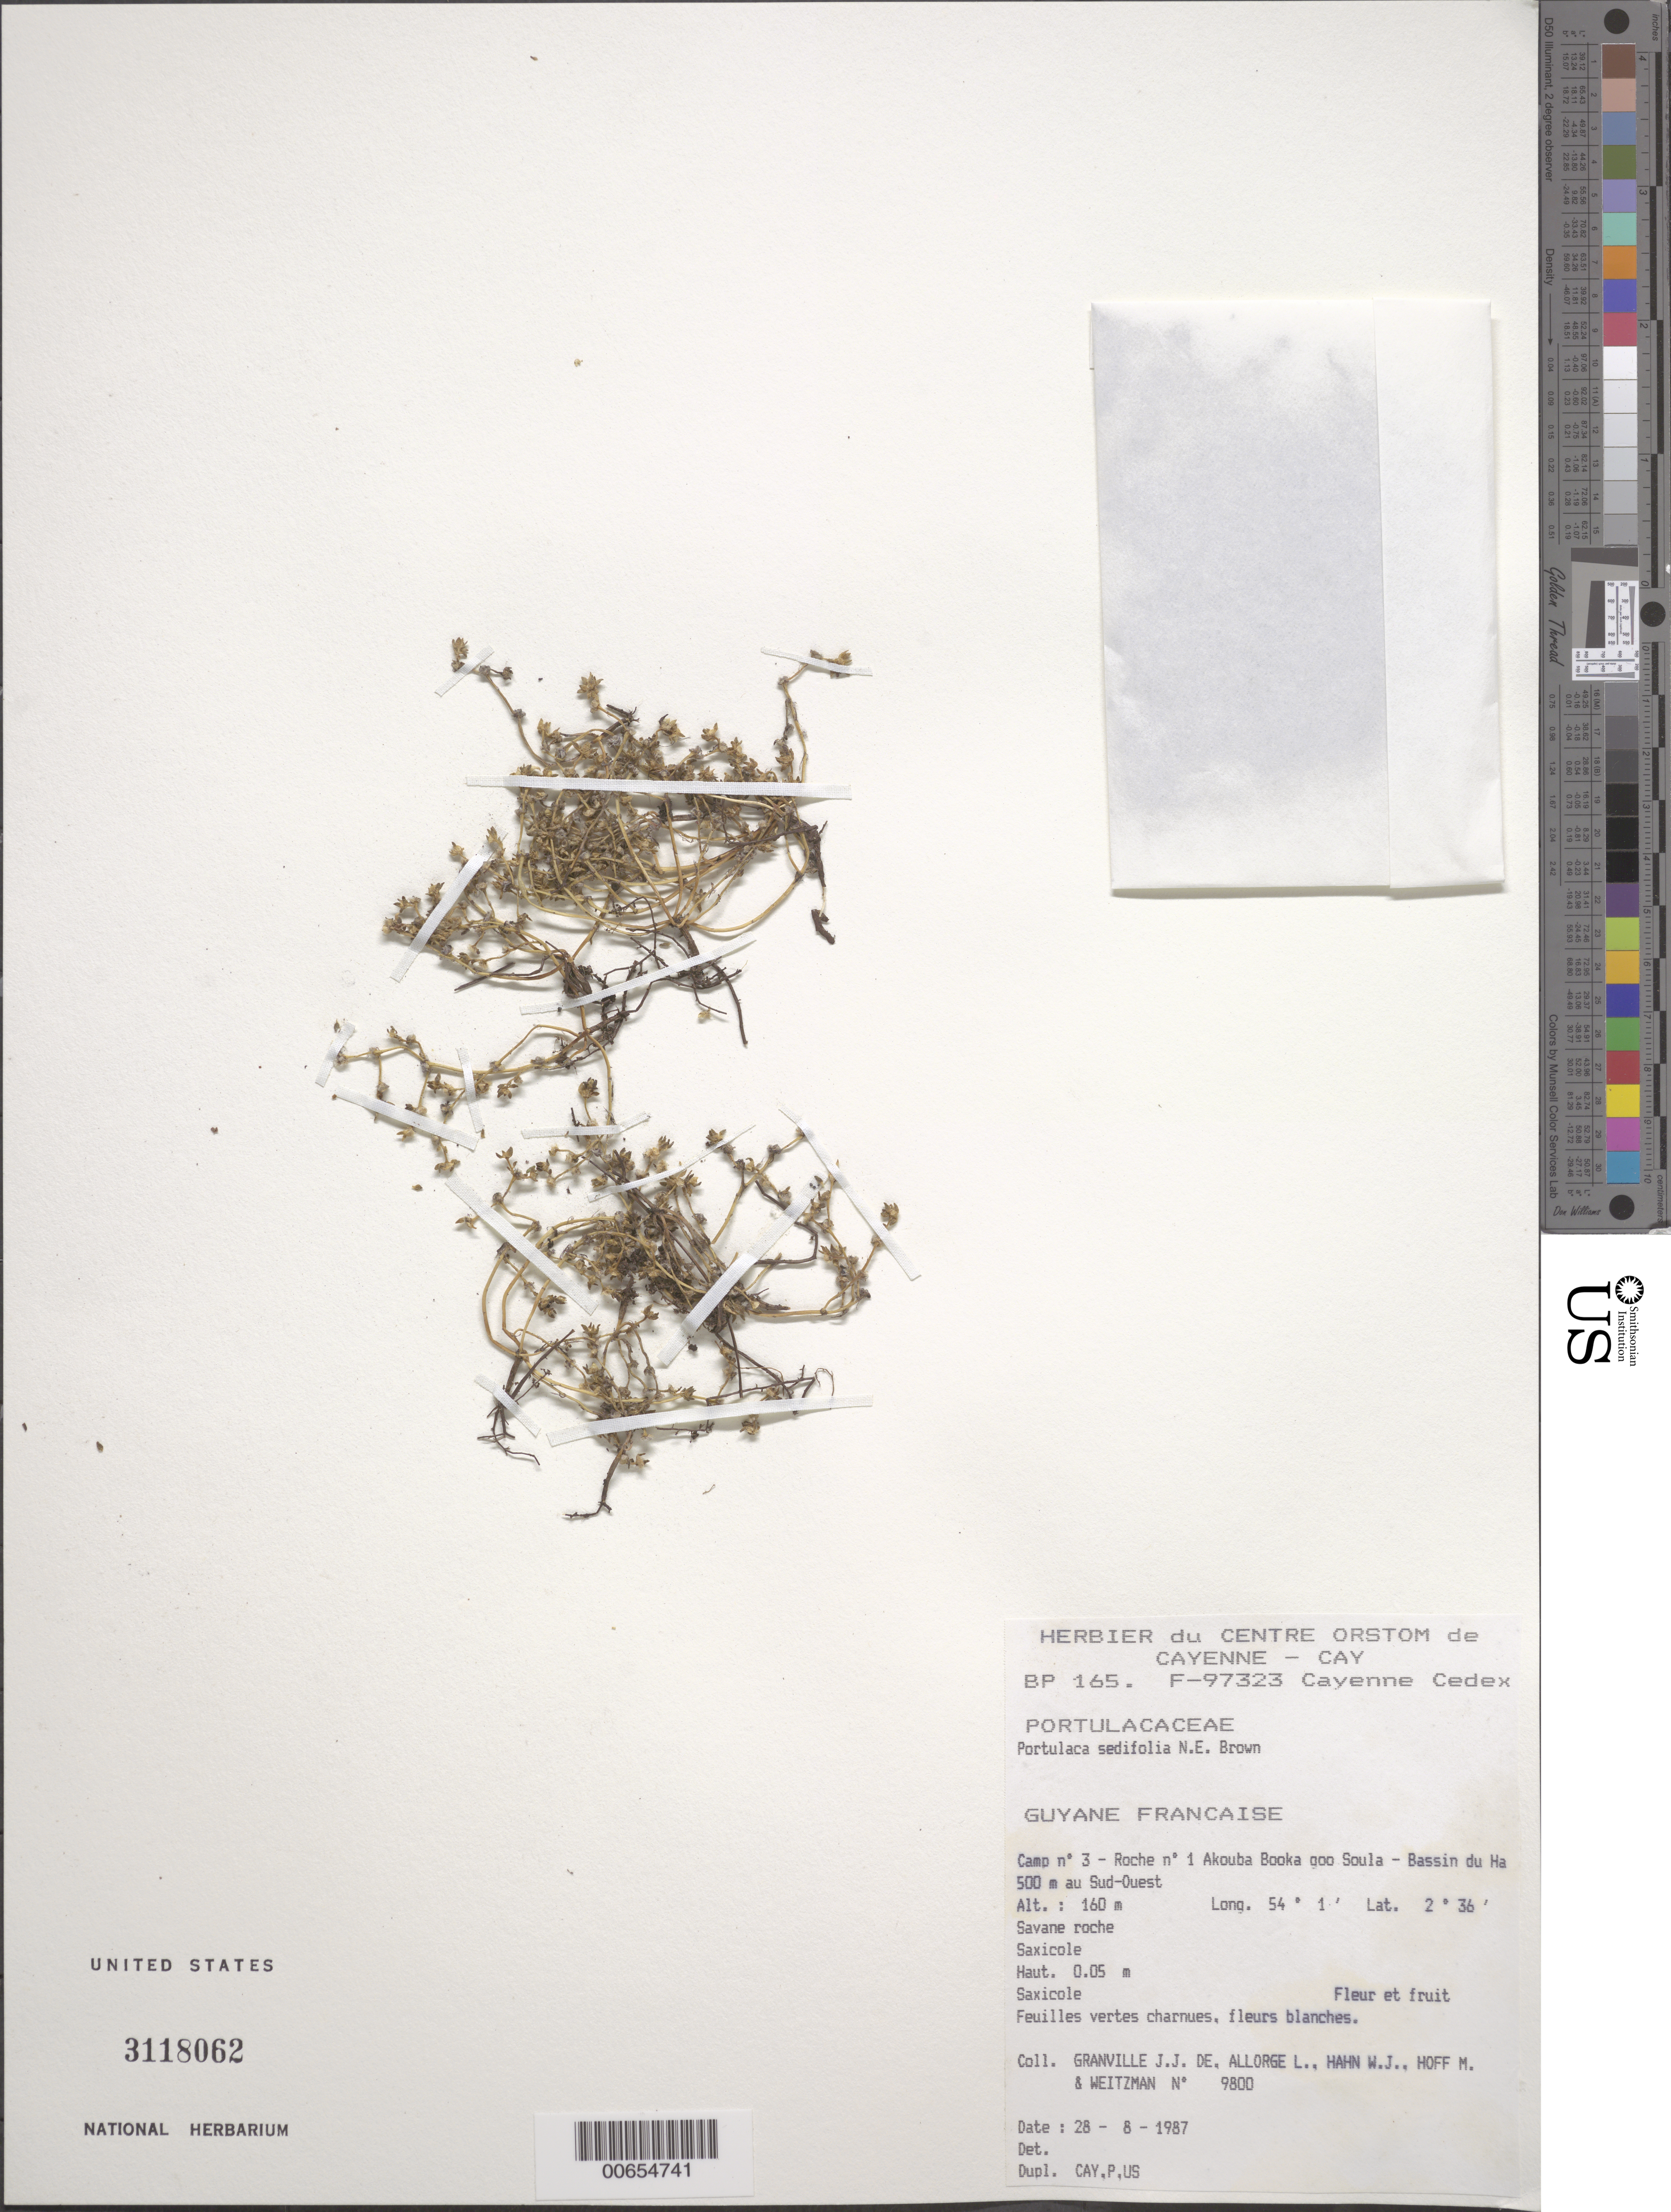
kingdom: Plantae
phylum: Tracheophyta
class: Magnoliopsida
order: Caryophyllales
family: Portulacaceae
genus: Portulaca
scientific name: Portulaca sedifolia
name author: N.E. Br.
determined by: de Filipps, R.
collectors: J.-J. de Granville, L. Allorge, W. J. Hahn, M. Hoff & A. L. Weitzman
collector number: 9800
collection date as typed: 28-Aug-87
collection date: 1987-08-28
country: French Guiana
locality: Akouba Booka goo Soula, Camp #3, Roche no. 1, Bassin du Haut-Marouini, 500 m au Sud-Ouest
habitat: Savane roche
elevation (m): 160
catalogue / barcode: US 3118062